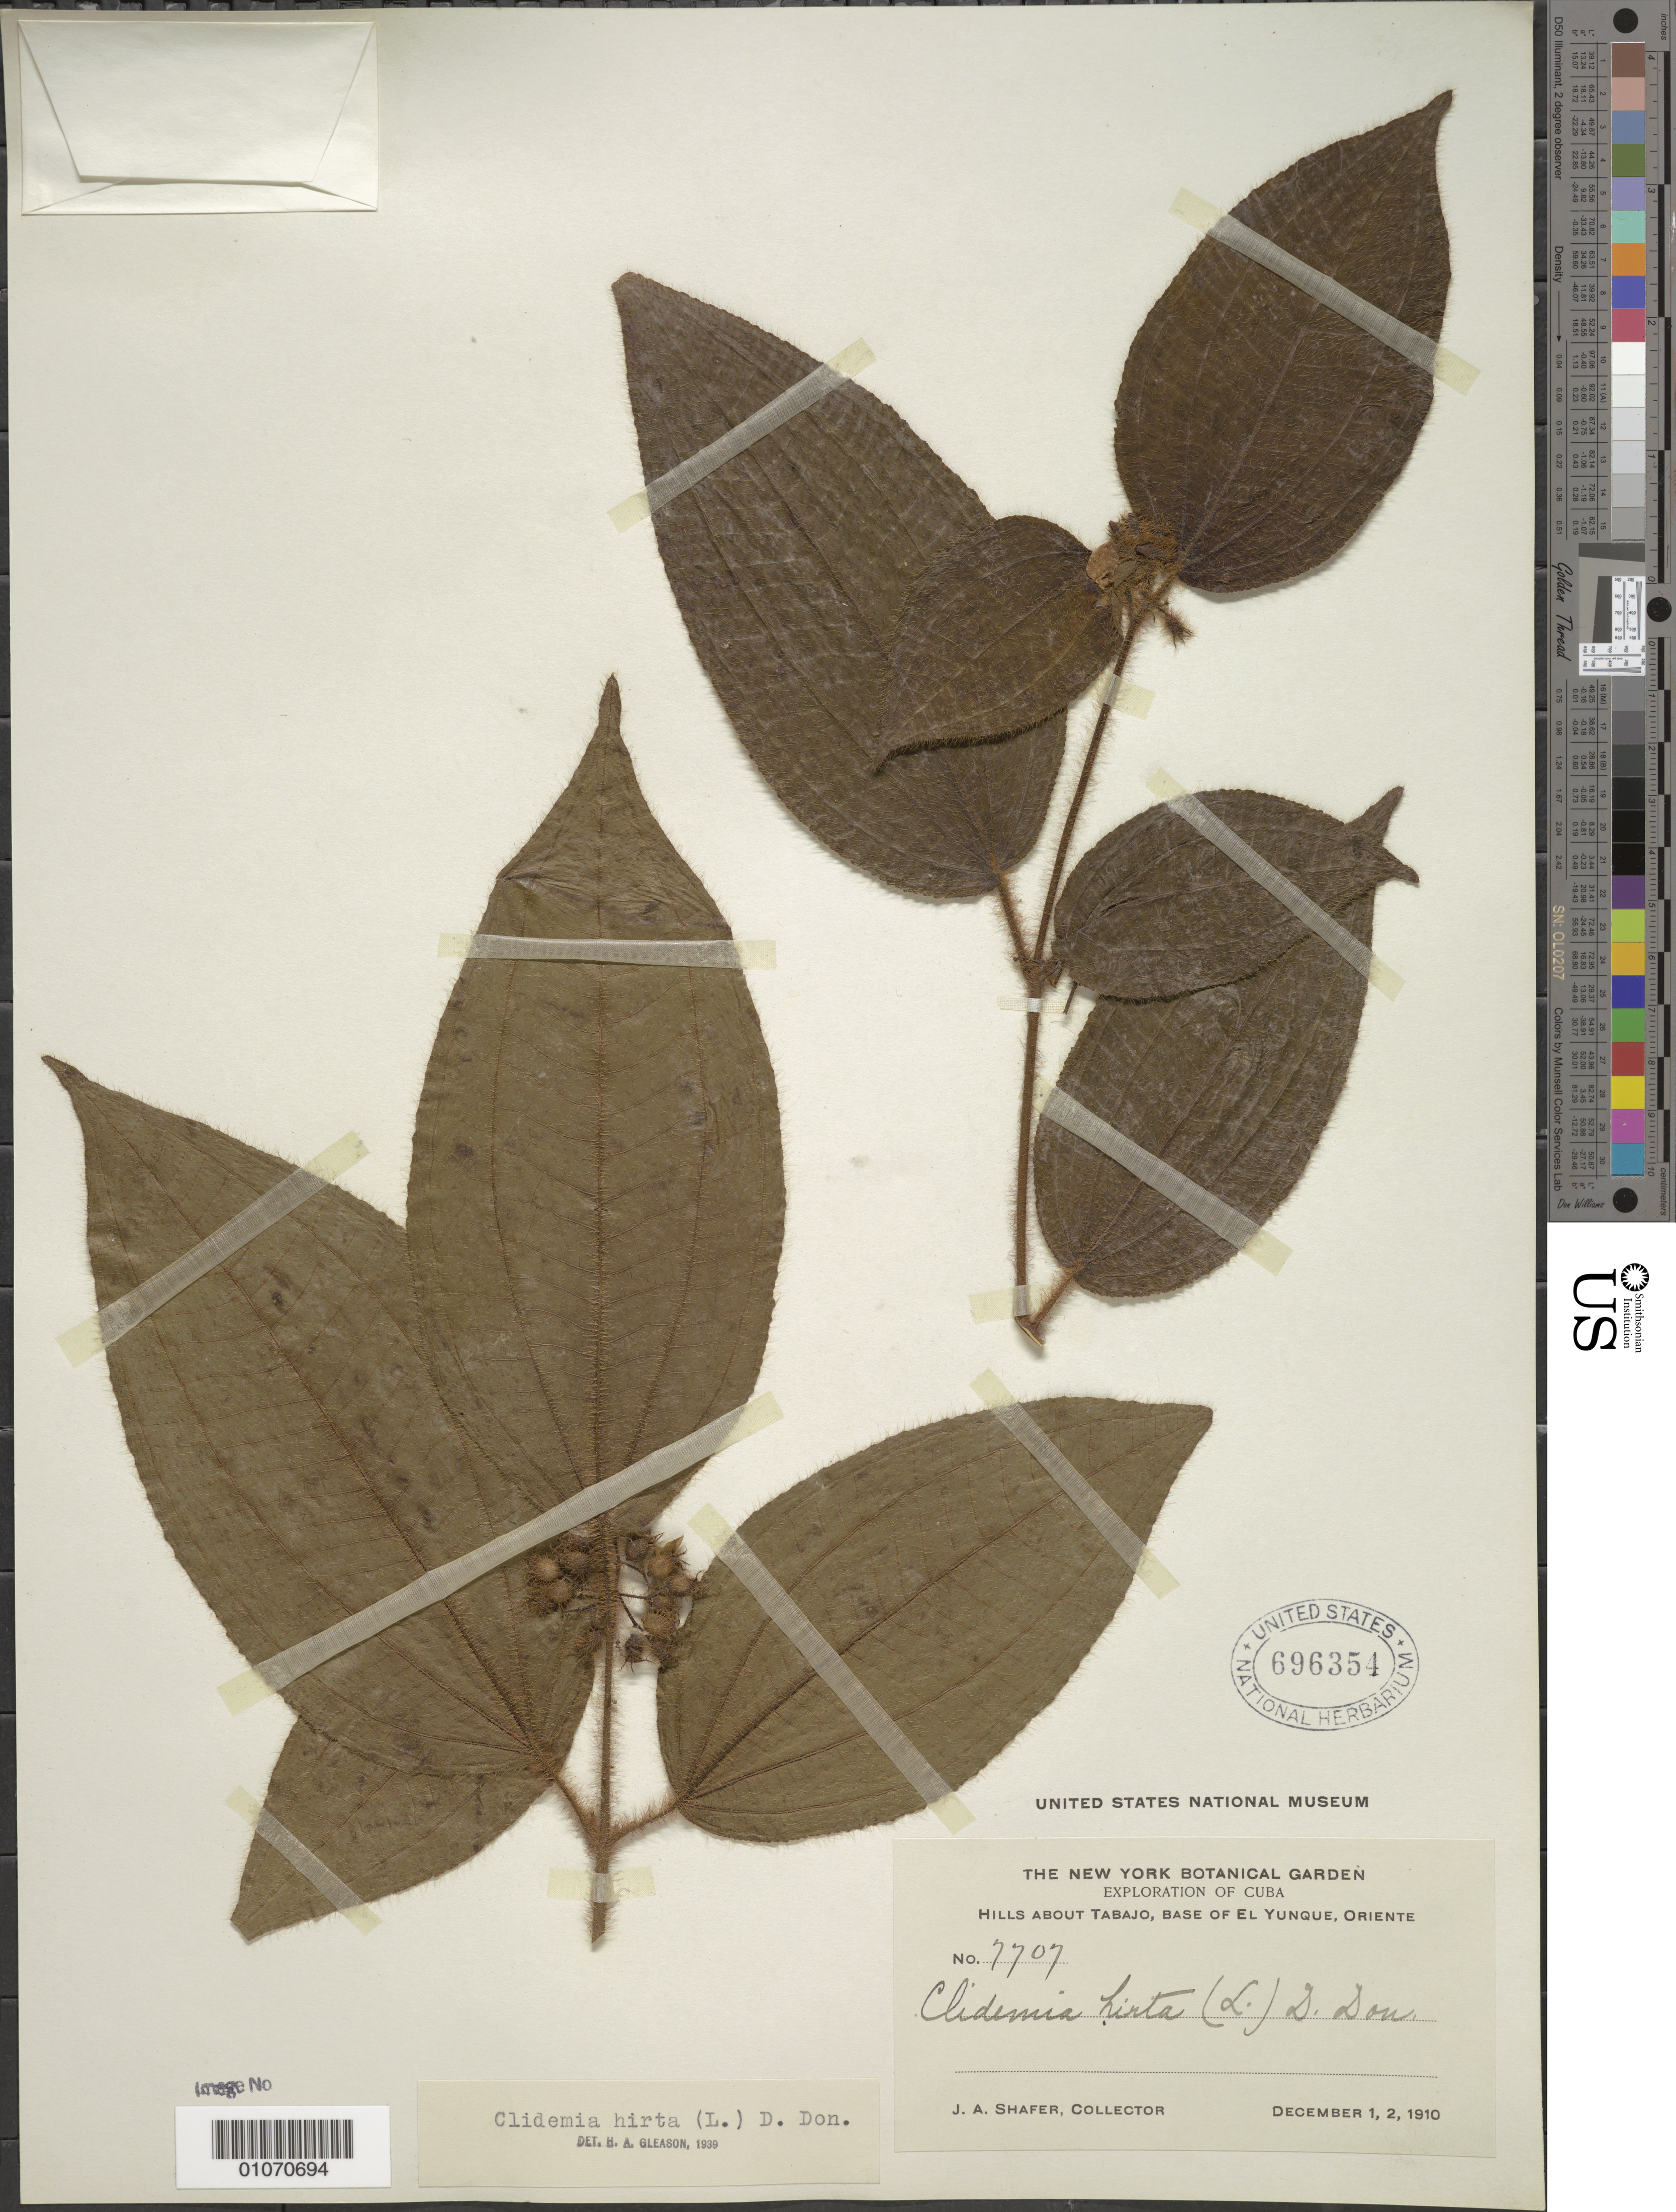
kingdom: Plantae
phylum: Tracheophyta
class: Magnoliopsida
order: Myrtales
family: Melastomataceae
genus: Clidemia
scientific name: Clidemia hirta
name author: (L.) D. Don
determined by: Gleason, H. A.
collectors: J. A. Shafer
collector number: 7707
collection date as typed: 01 Dec 1910 and 02 Dec 1910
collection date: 1910-12-01,1910-12-02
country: Cuba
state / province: Oriente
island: Cuba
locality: Tabajo, base of El Yunque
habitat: Hills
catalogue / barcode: US 696354